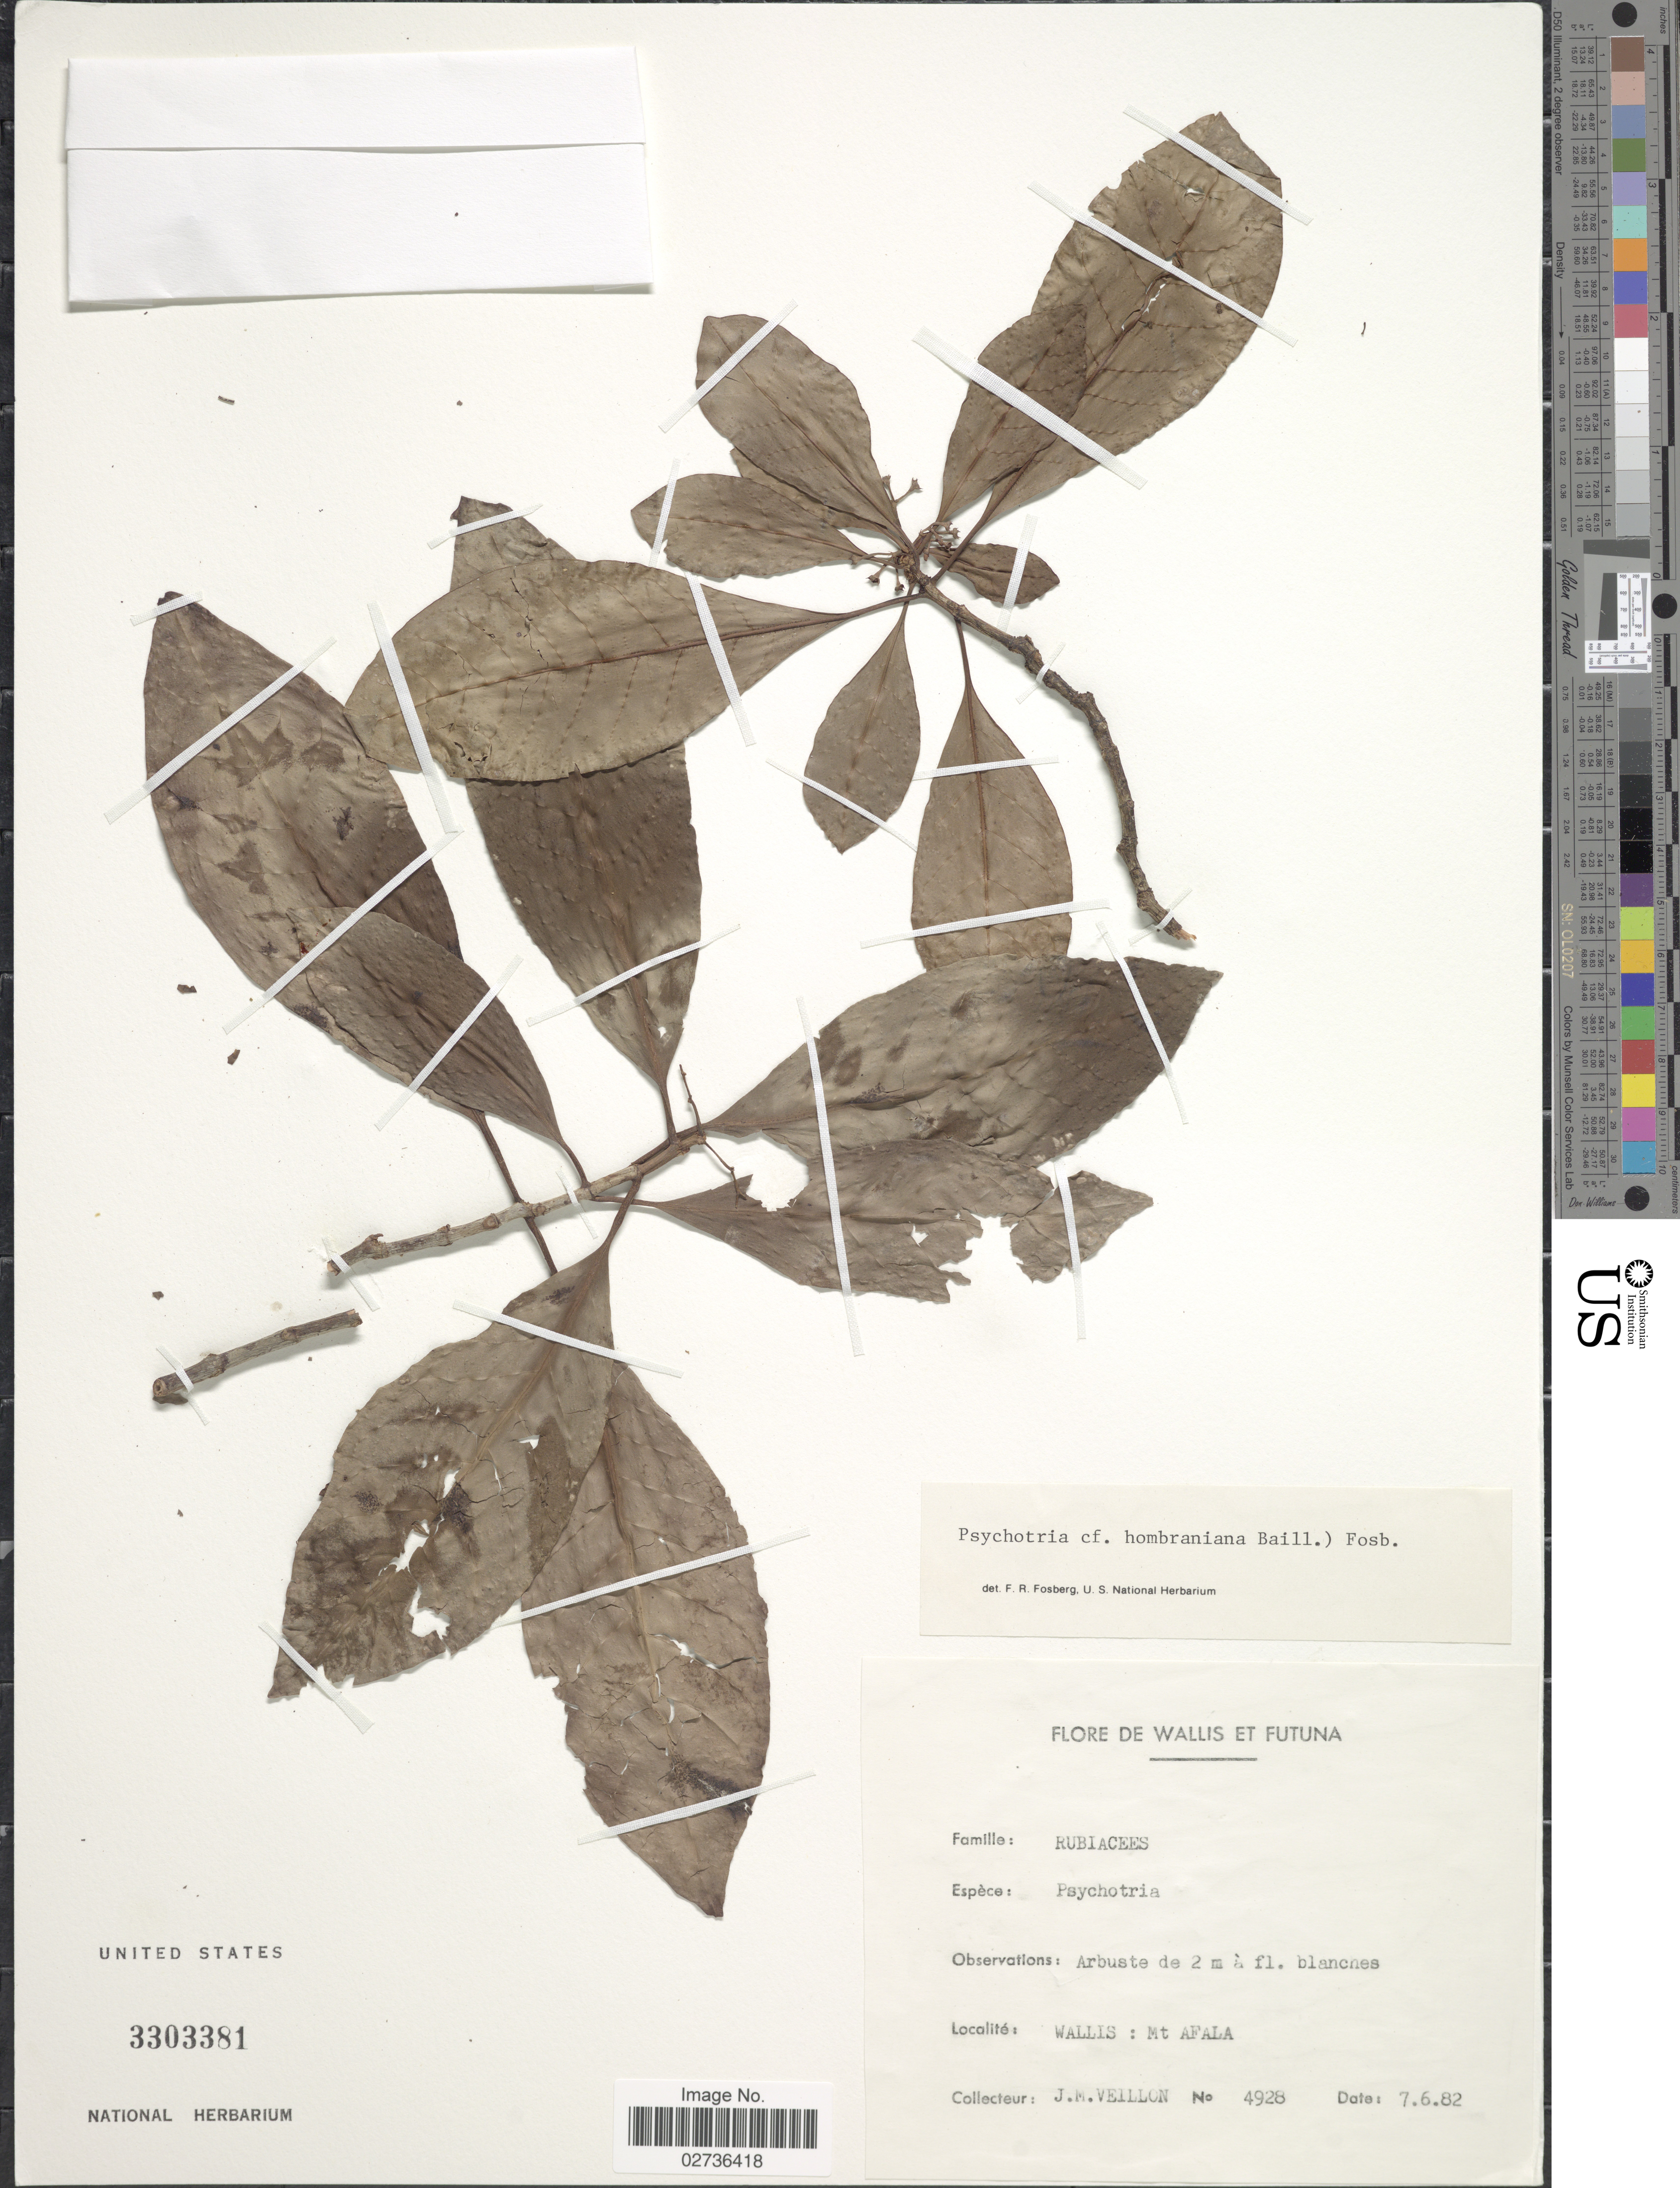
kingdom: Plantae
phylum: Tracheophyta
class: Magnoliopsida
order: Gentianales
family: Rubiaceae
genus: Psychotria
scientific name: Psychotria hombroniana var. squarrosa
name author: (Valeton) Fosberg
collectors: J. Veillon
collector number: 4928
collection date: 1982-06-07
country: Wallis and Futuna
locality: Wallis et Futuna, Wallis: Mt Afala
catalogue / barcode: US 3303381